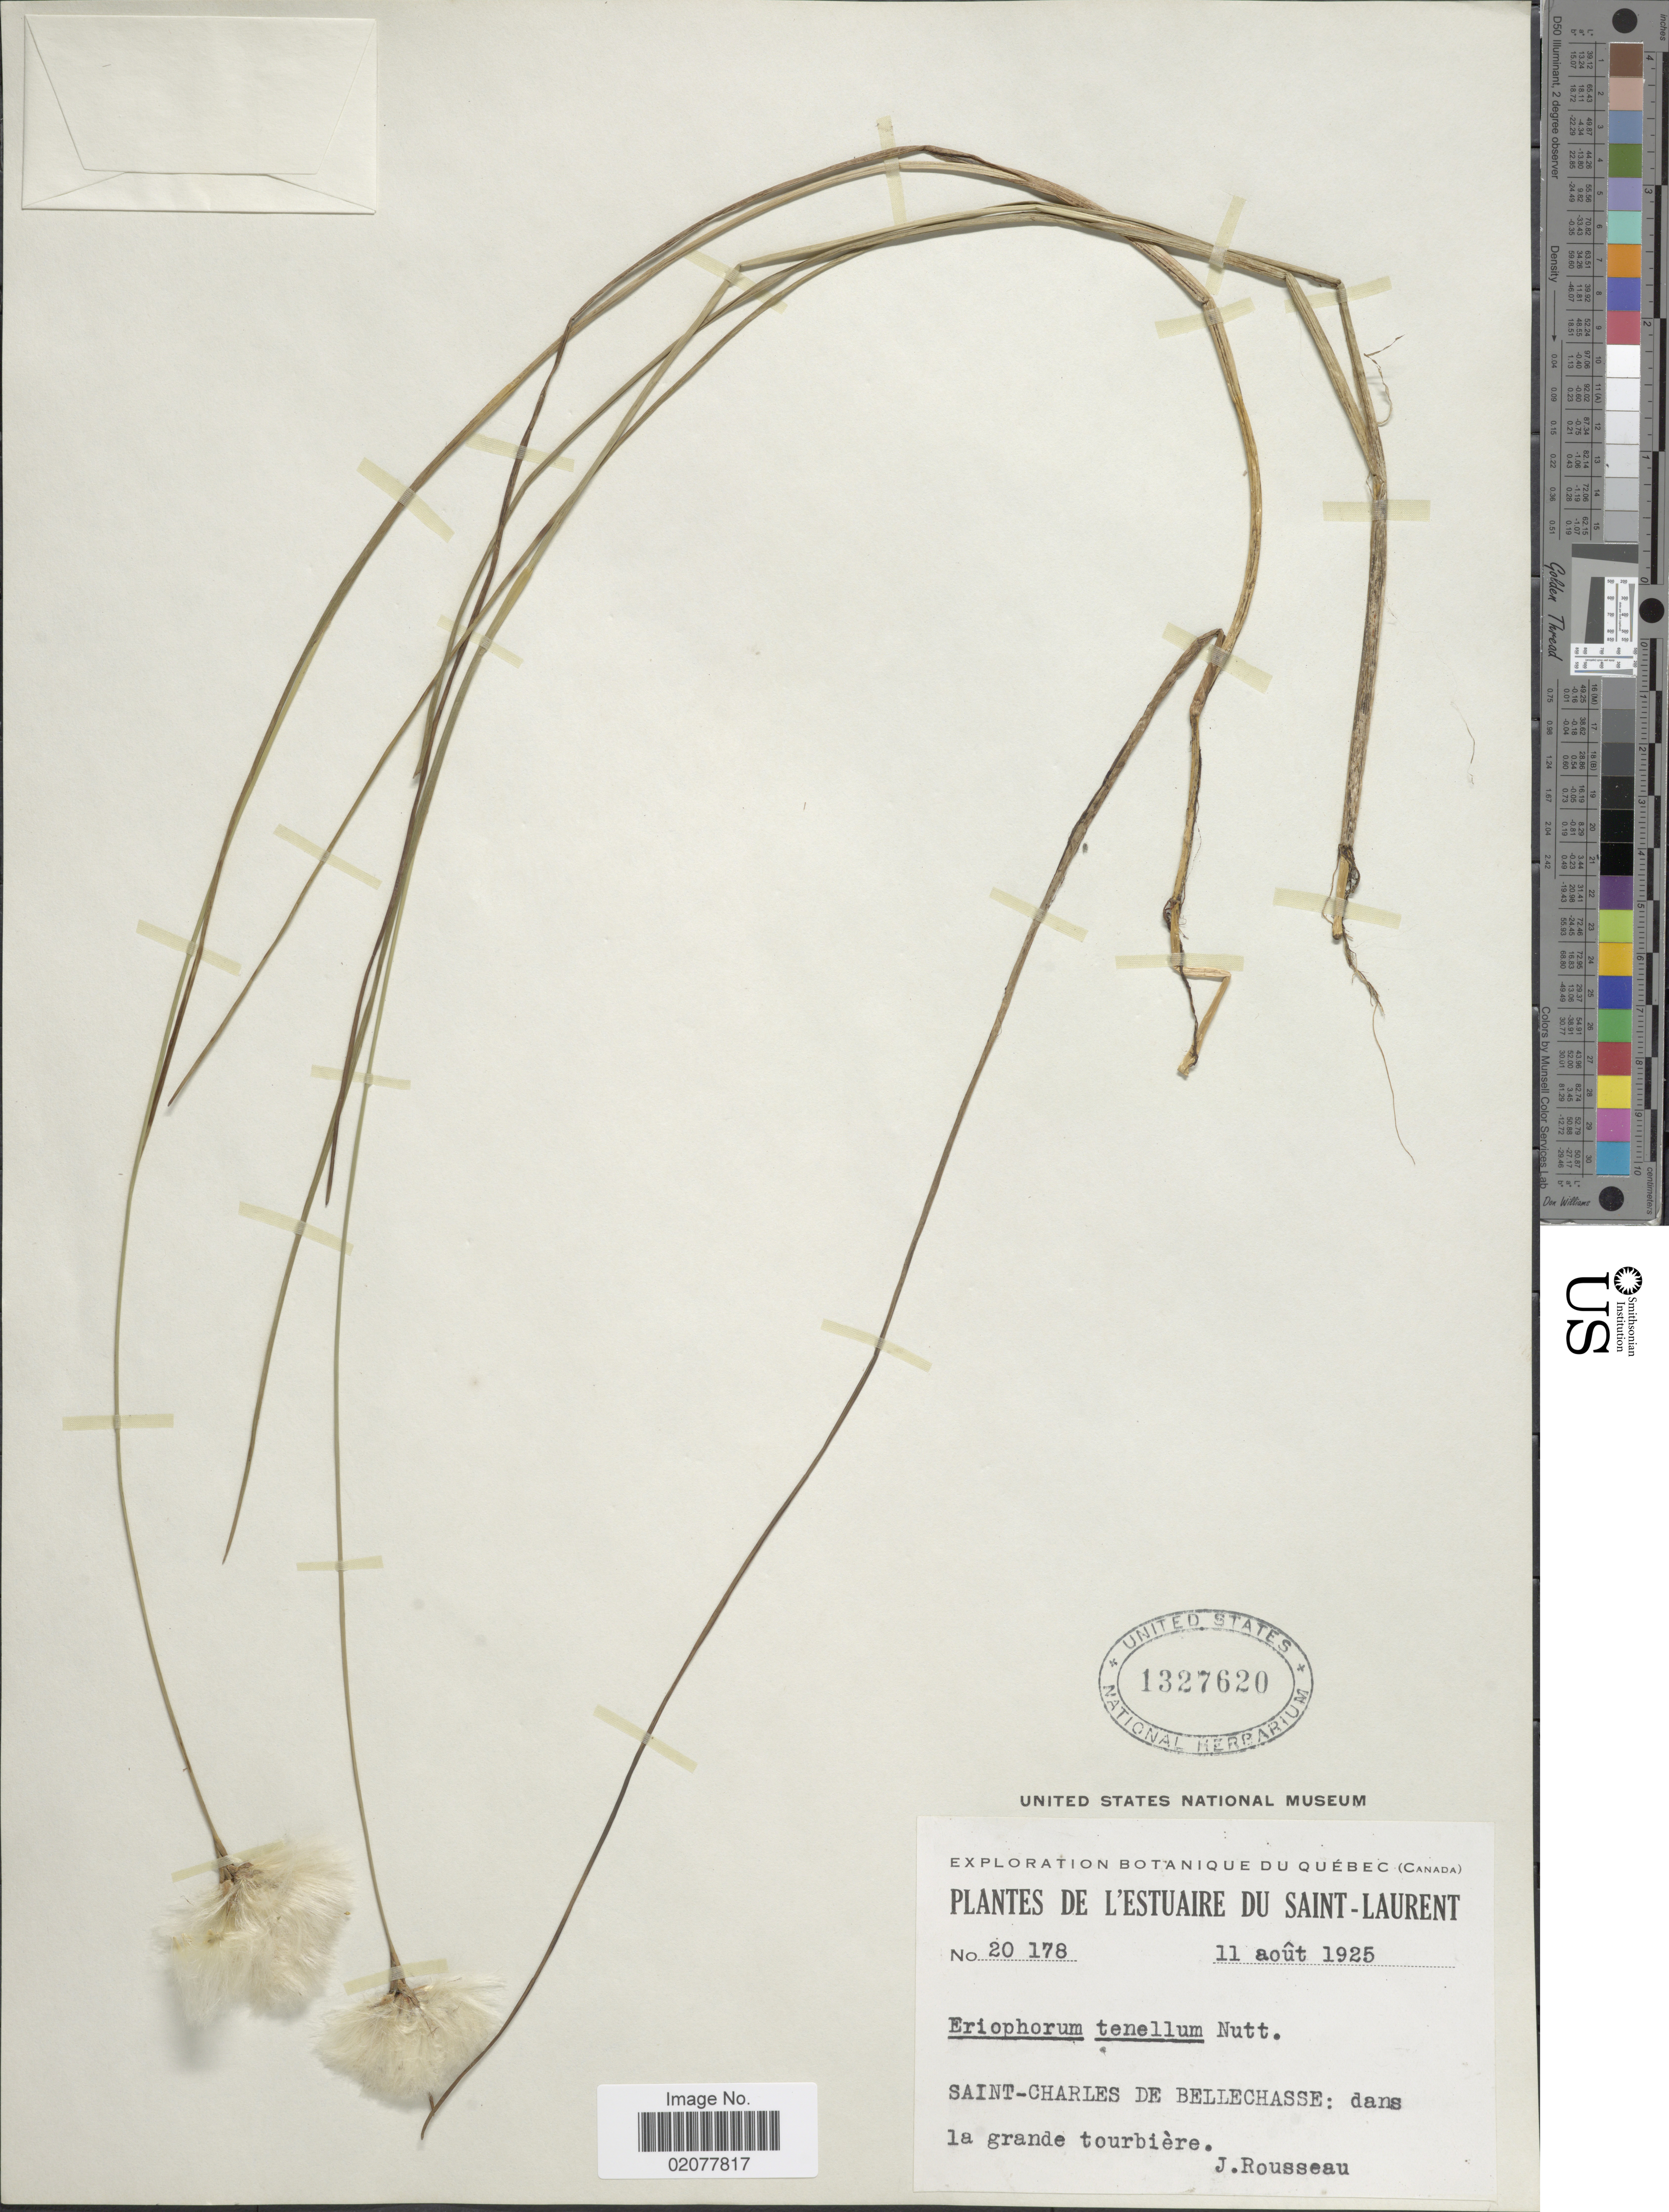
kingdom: Plantae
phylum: Tracheophyta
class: Liliopsida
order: Poales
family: Cyperaceae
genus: Eriophorum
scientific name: Eriophorum tenellum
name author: Nutt.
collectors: J. Rousseau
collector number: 20178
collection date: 1925-08-11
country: Canada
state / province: Quebec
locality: L'Estuaire du Saint-Laurent. Saint-Charles de Bellechase: dans la grande tourbière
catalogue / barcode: US 1327620